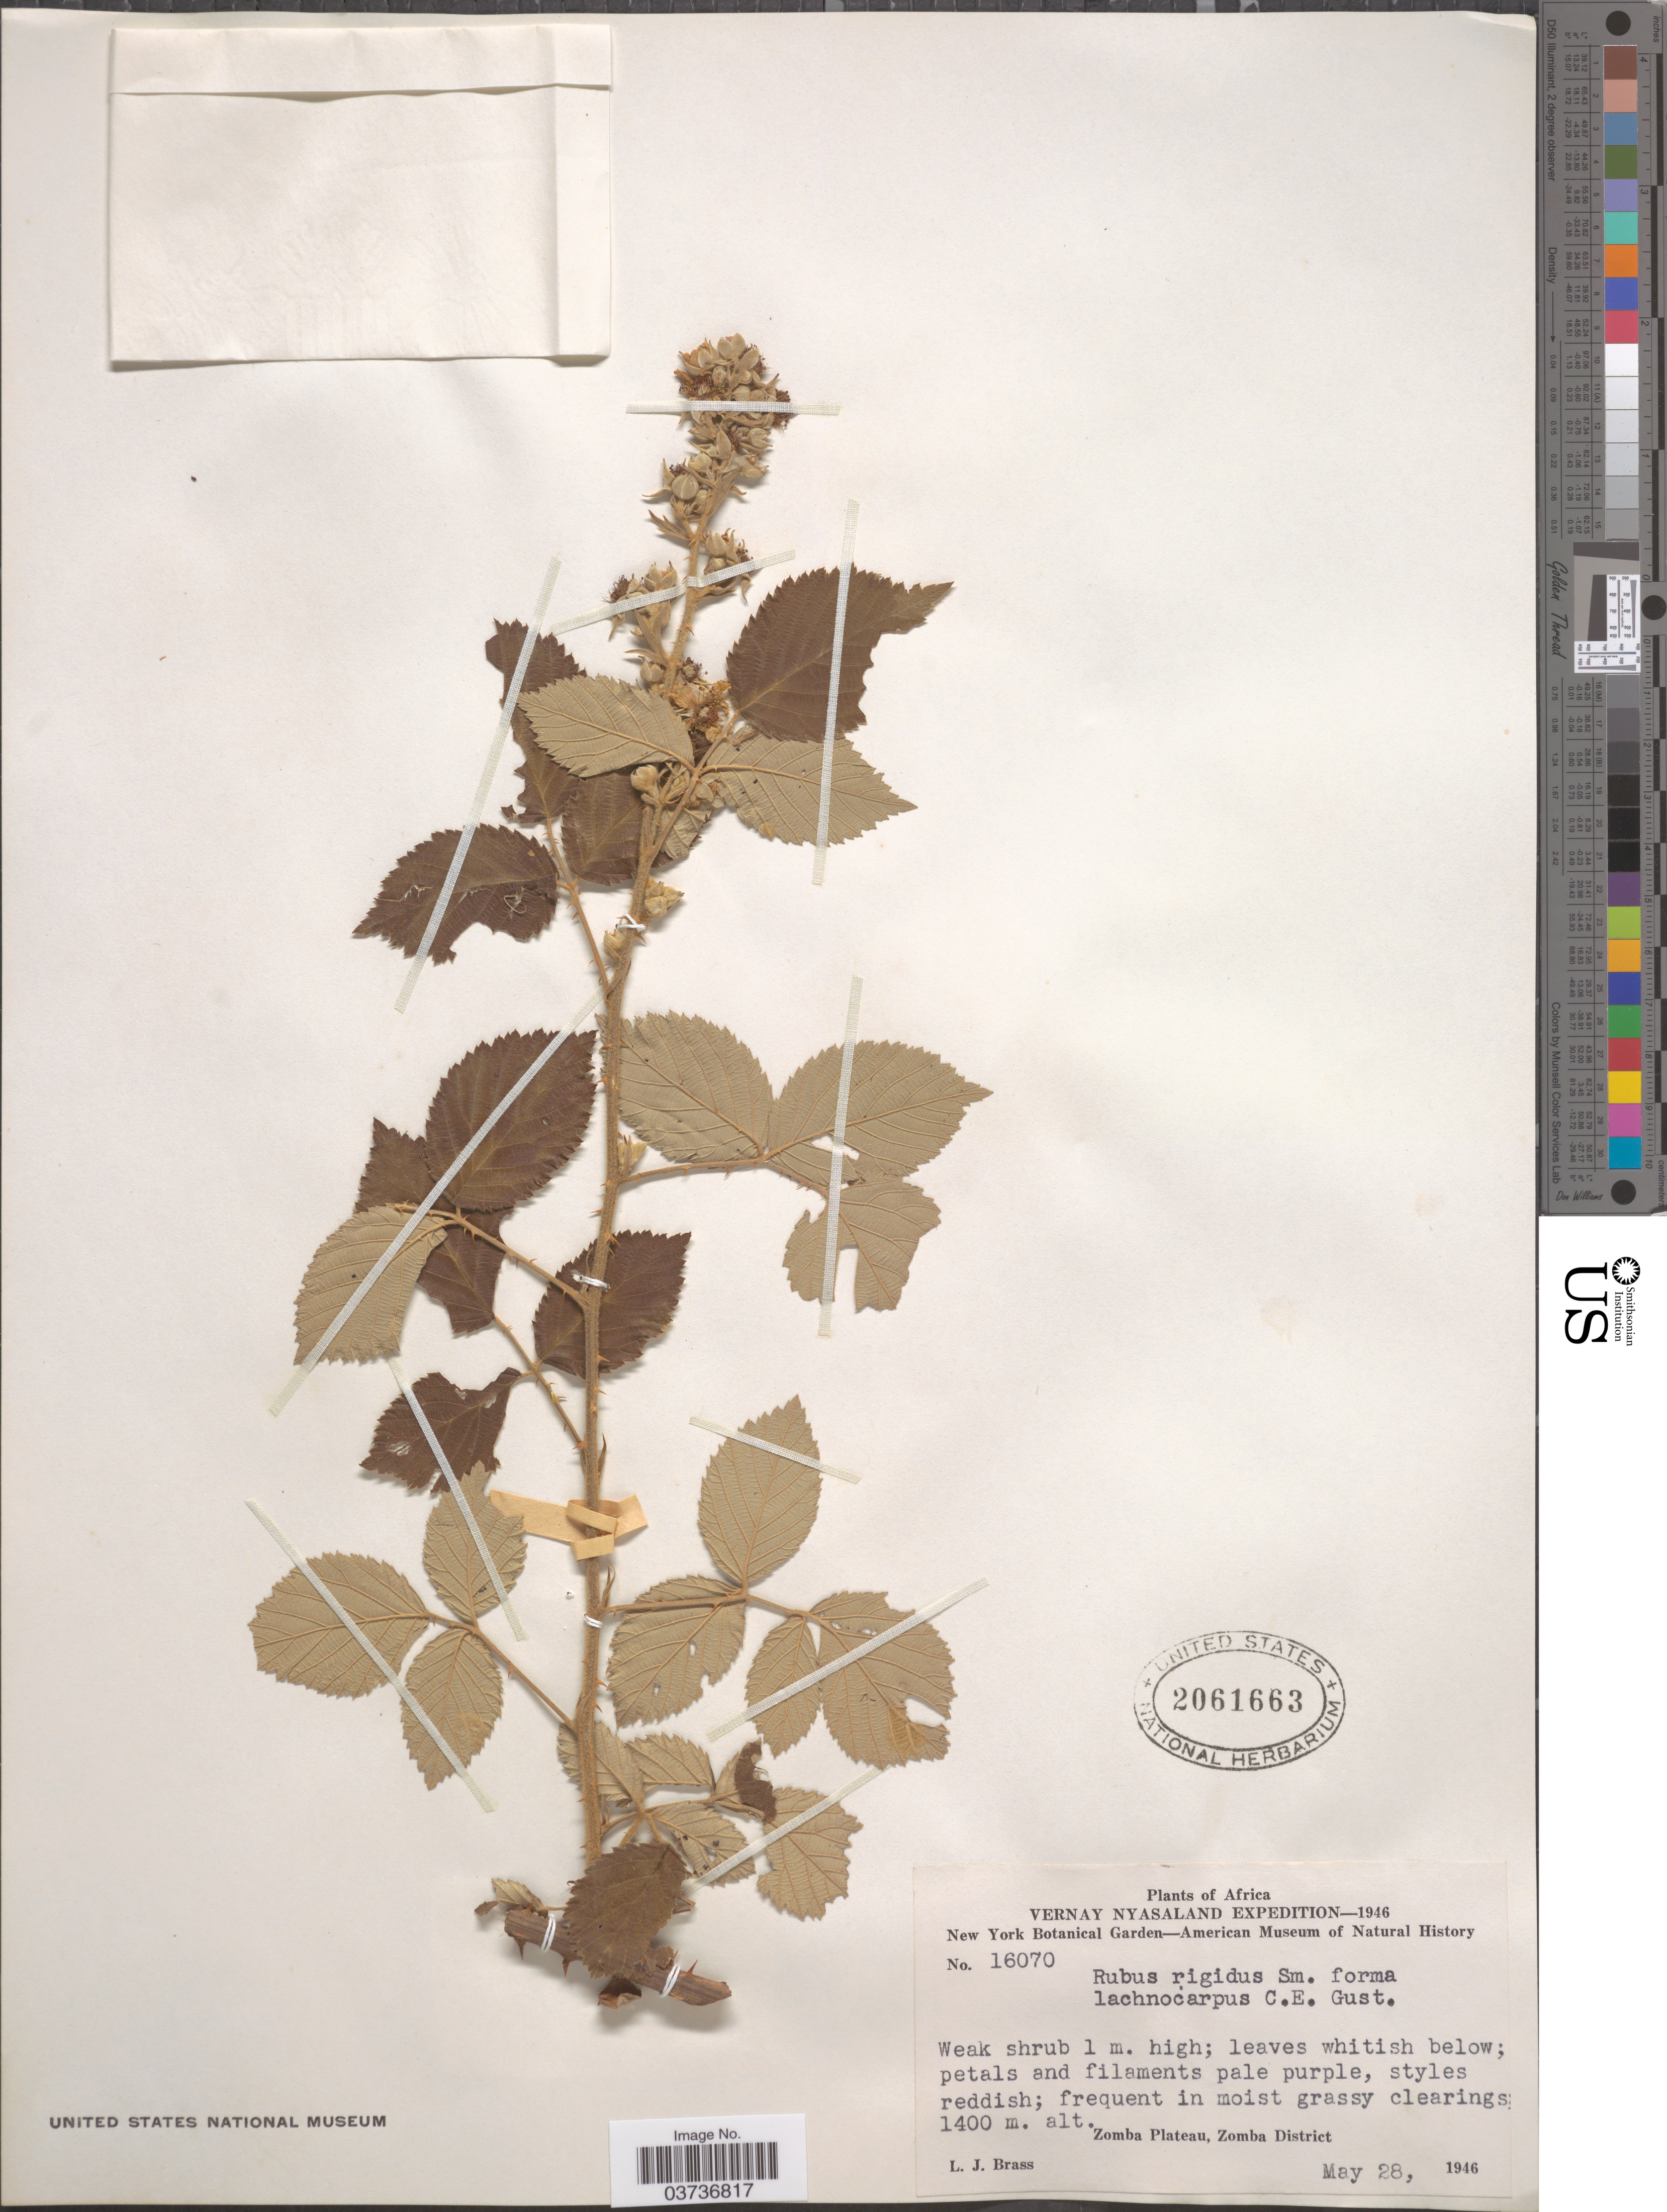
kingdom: Plantae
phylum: Tracheophyta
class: Magnoliopsida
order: Rosales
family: Rosaceae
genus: Rubus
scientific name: Rubus rigidus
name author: Sm.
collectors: L. J. Brass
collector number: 16070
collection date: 1946-05-28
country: Malawi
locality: Vernay Nyasaland. Zomba Plateau, Zomba District.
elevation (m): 1400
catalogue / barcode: US 2061663